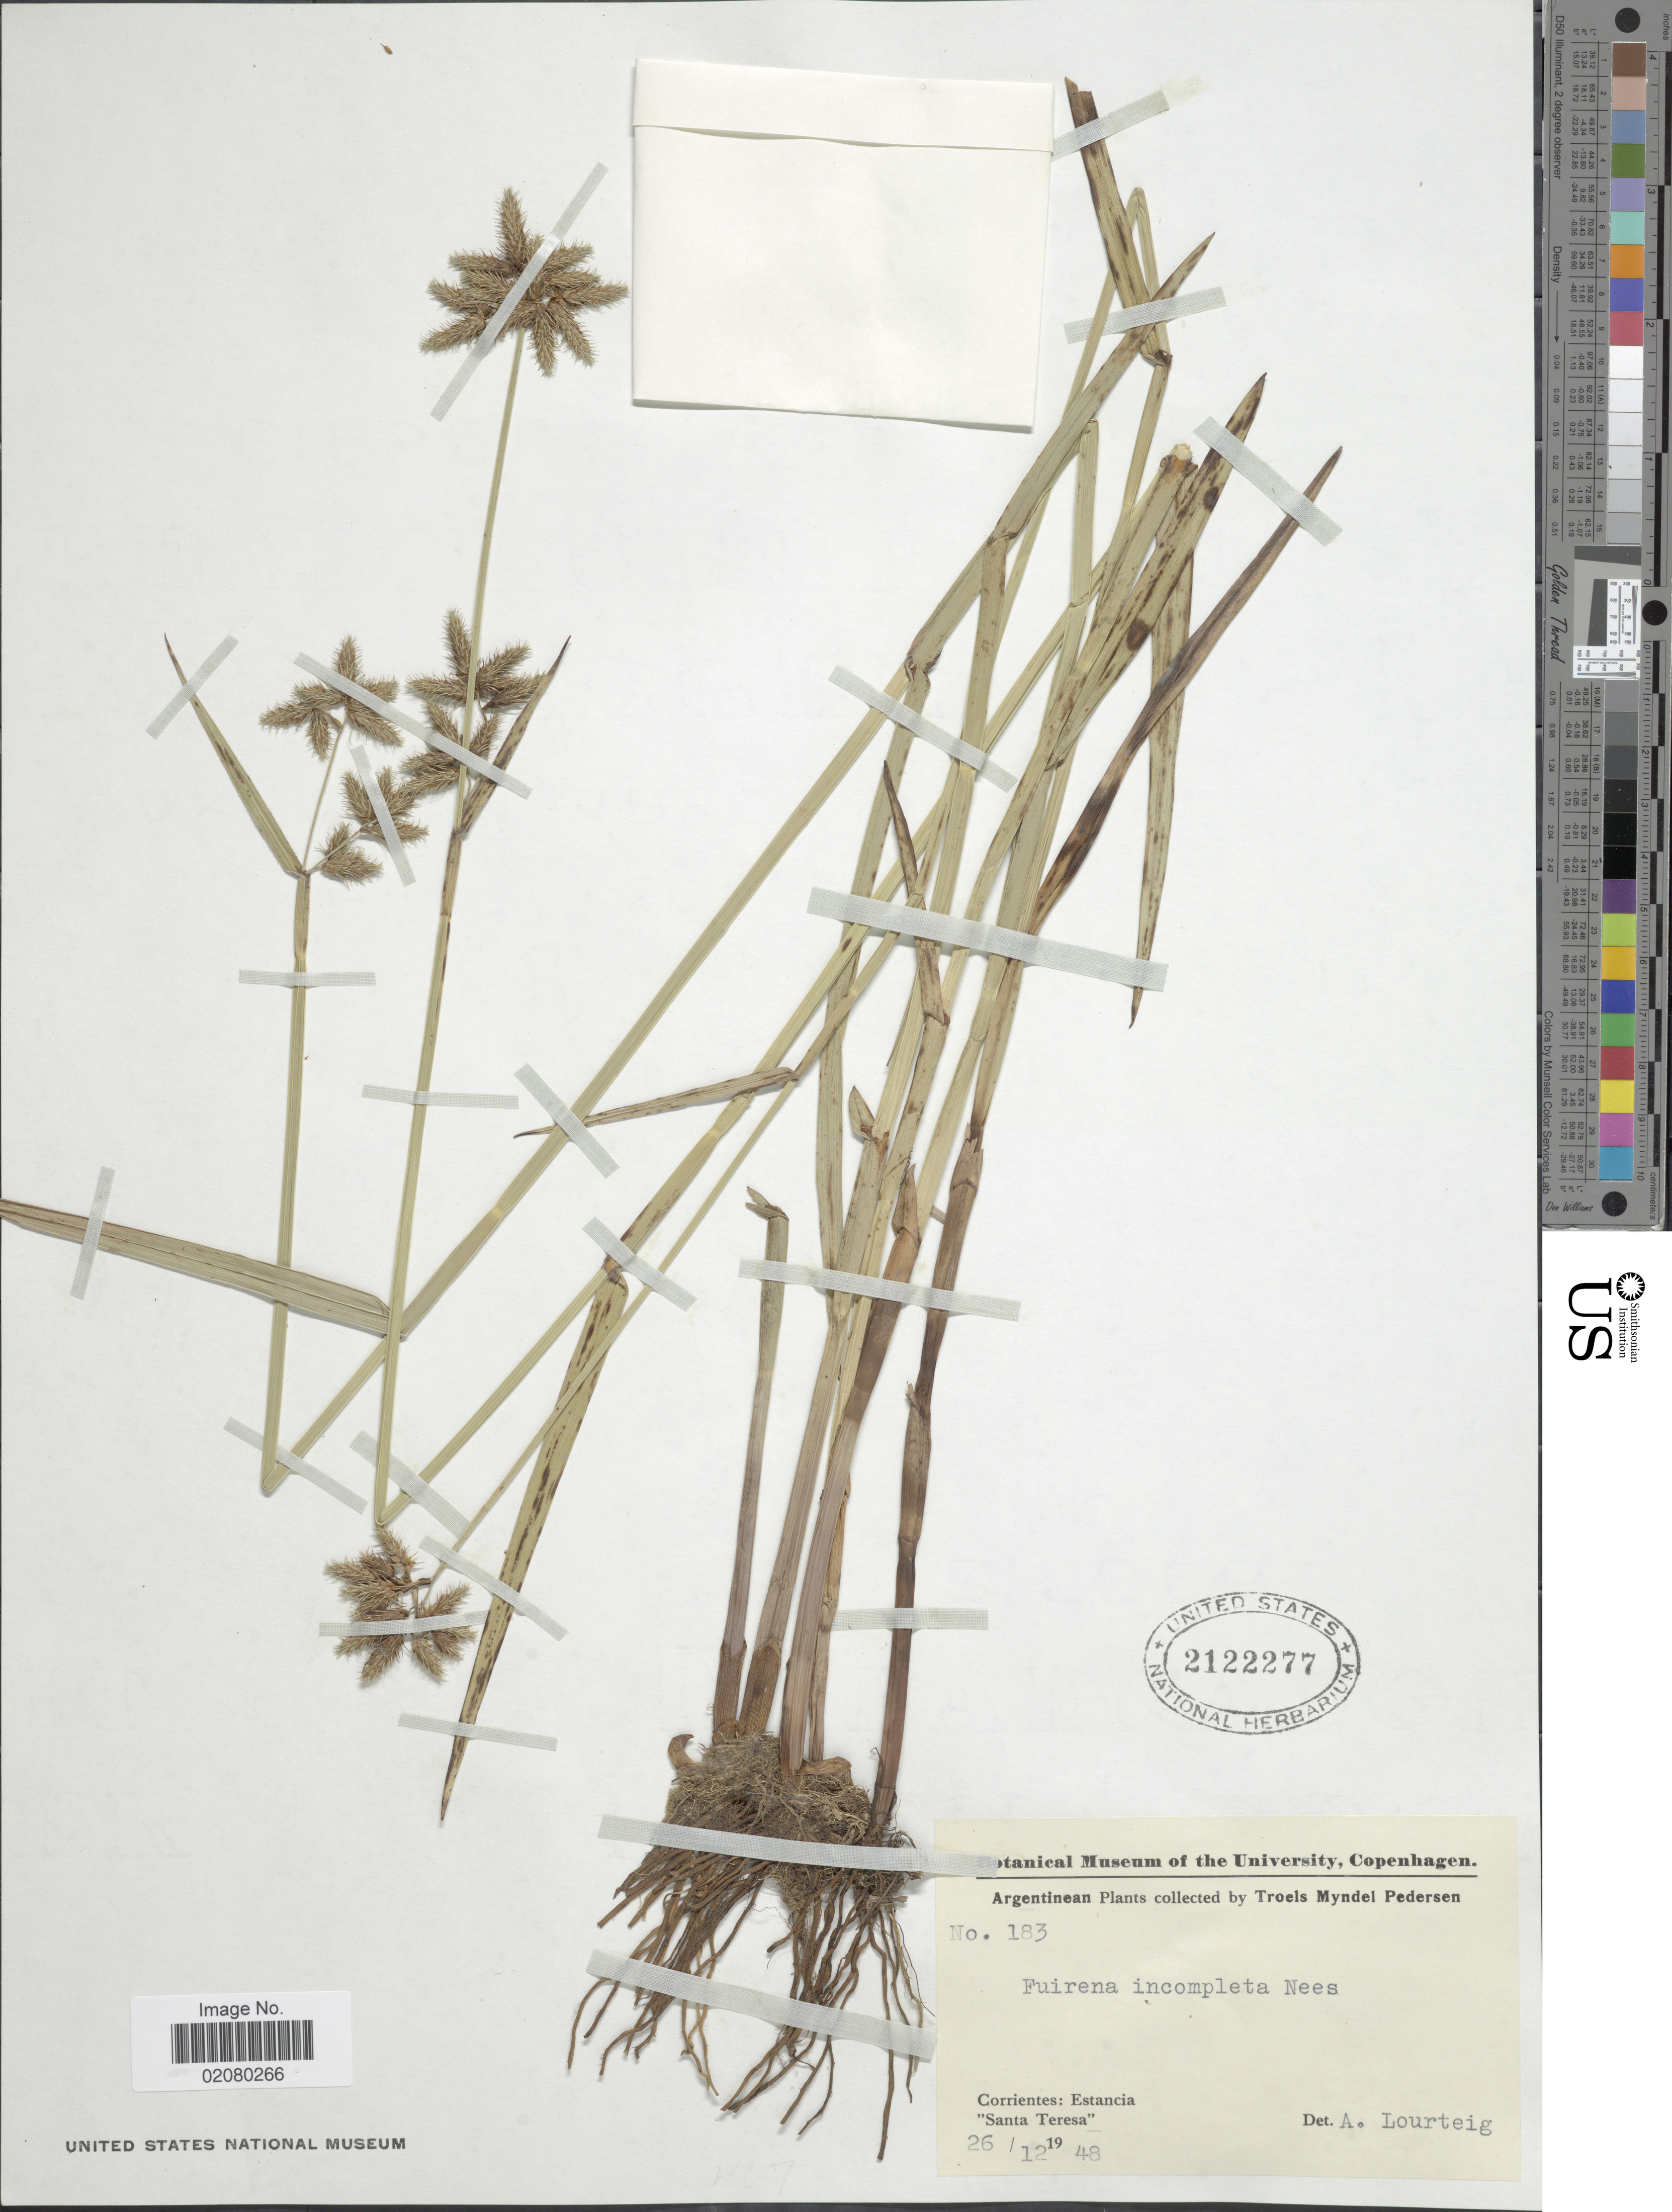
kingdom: Plantae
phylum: Tracheophyta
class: Liliopsida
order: Poales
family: Cyperaceae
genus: Fuirena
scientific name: Fuirena incompleta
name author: Nees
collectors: T. Pederson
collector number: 183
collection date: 1948-12-26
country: Argentina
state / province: Corrientes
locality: Corrientes: Estancia "Santa Teresa"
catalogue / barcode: US 2122277